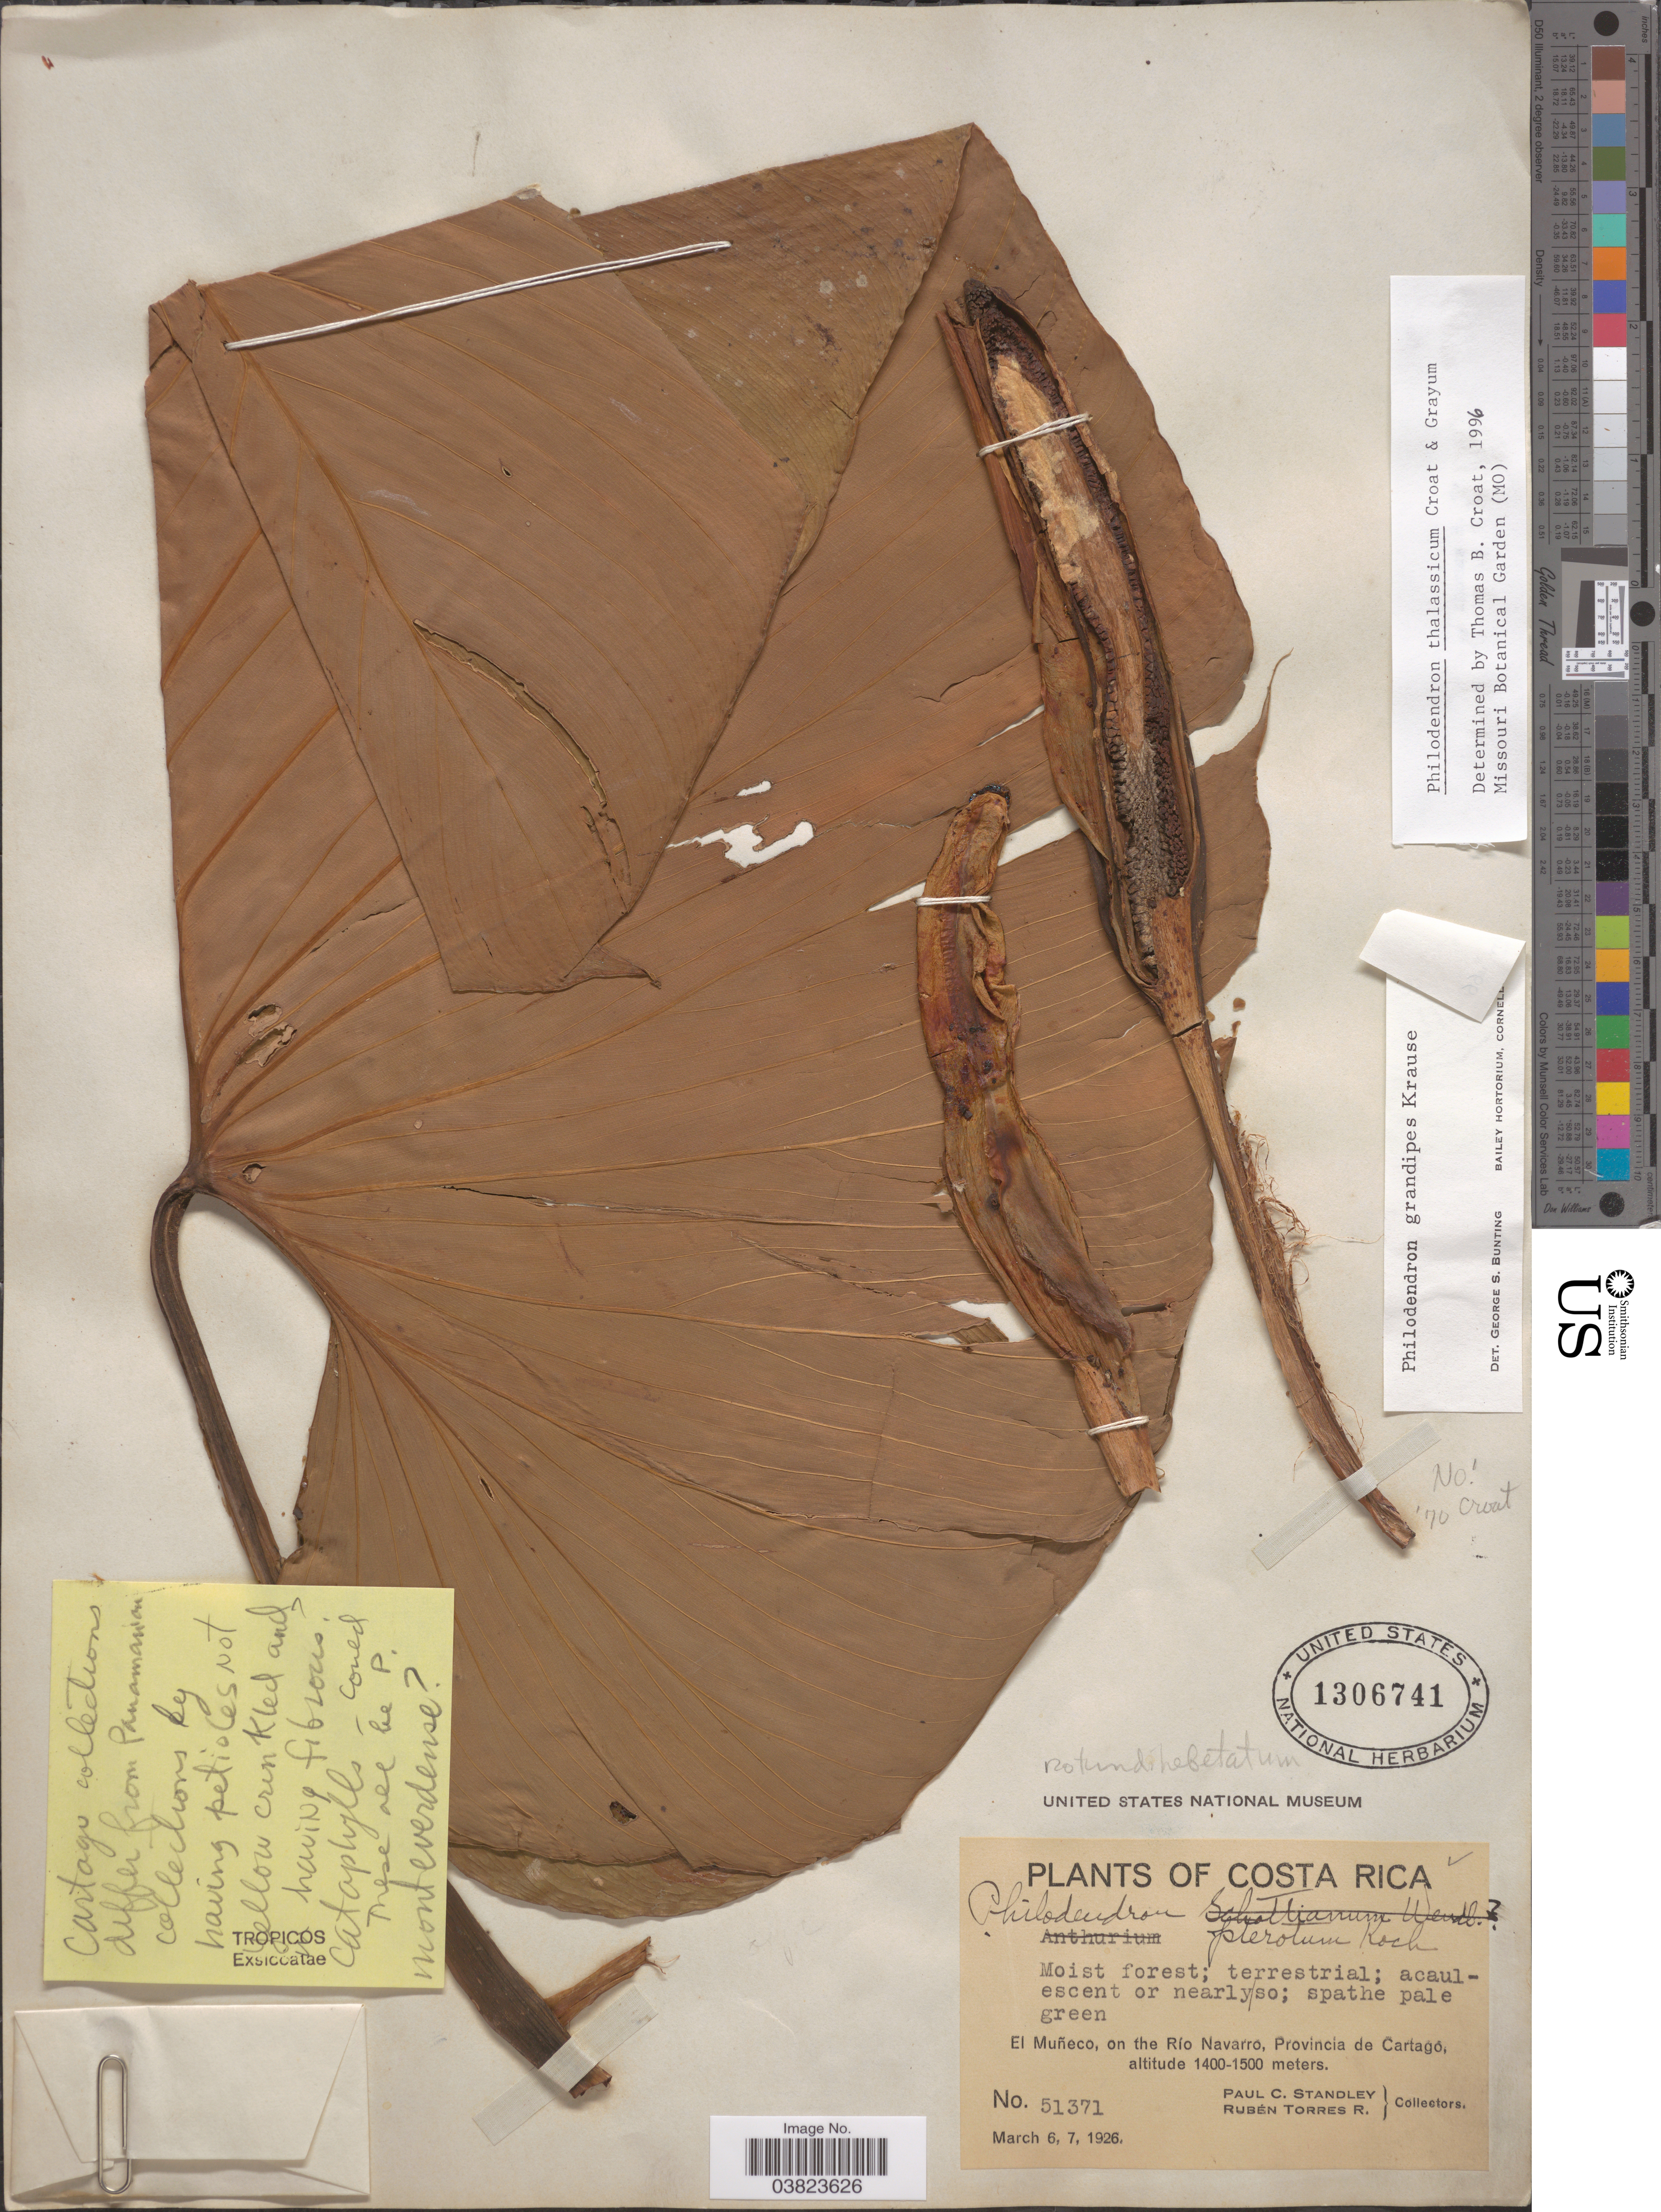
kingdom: Plantae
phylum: Tracheophyta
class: Liliopsida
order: Alismatales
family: Araceae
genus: Philodendron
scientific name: Philodendron thalassicum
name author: Croat & Grayum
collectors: P. C. Standley & R. Torres Rojas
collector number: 51371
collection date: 1926-03-06/1926-03-07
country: Costa Rica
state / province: Cartago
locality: El Muñeco, on the Río Navarro.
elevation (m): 1400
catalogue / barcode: US 1306741